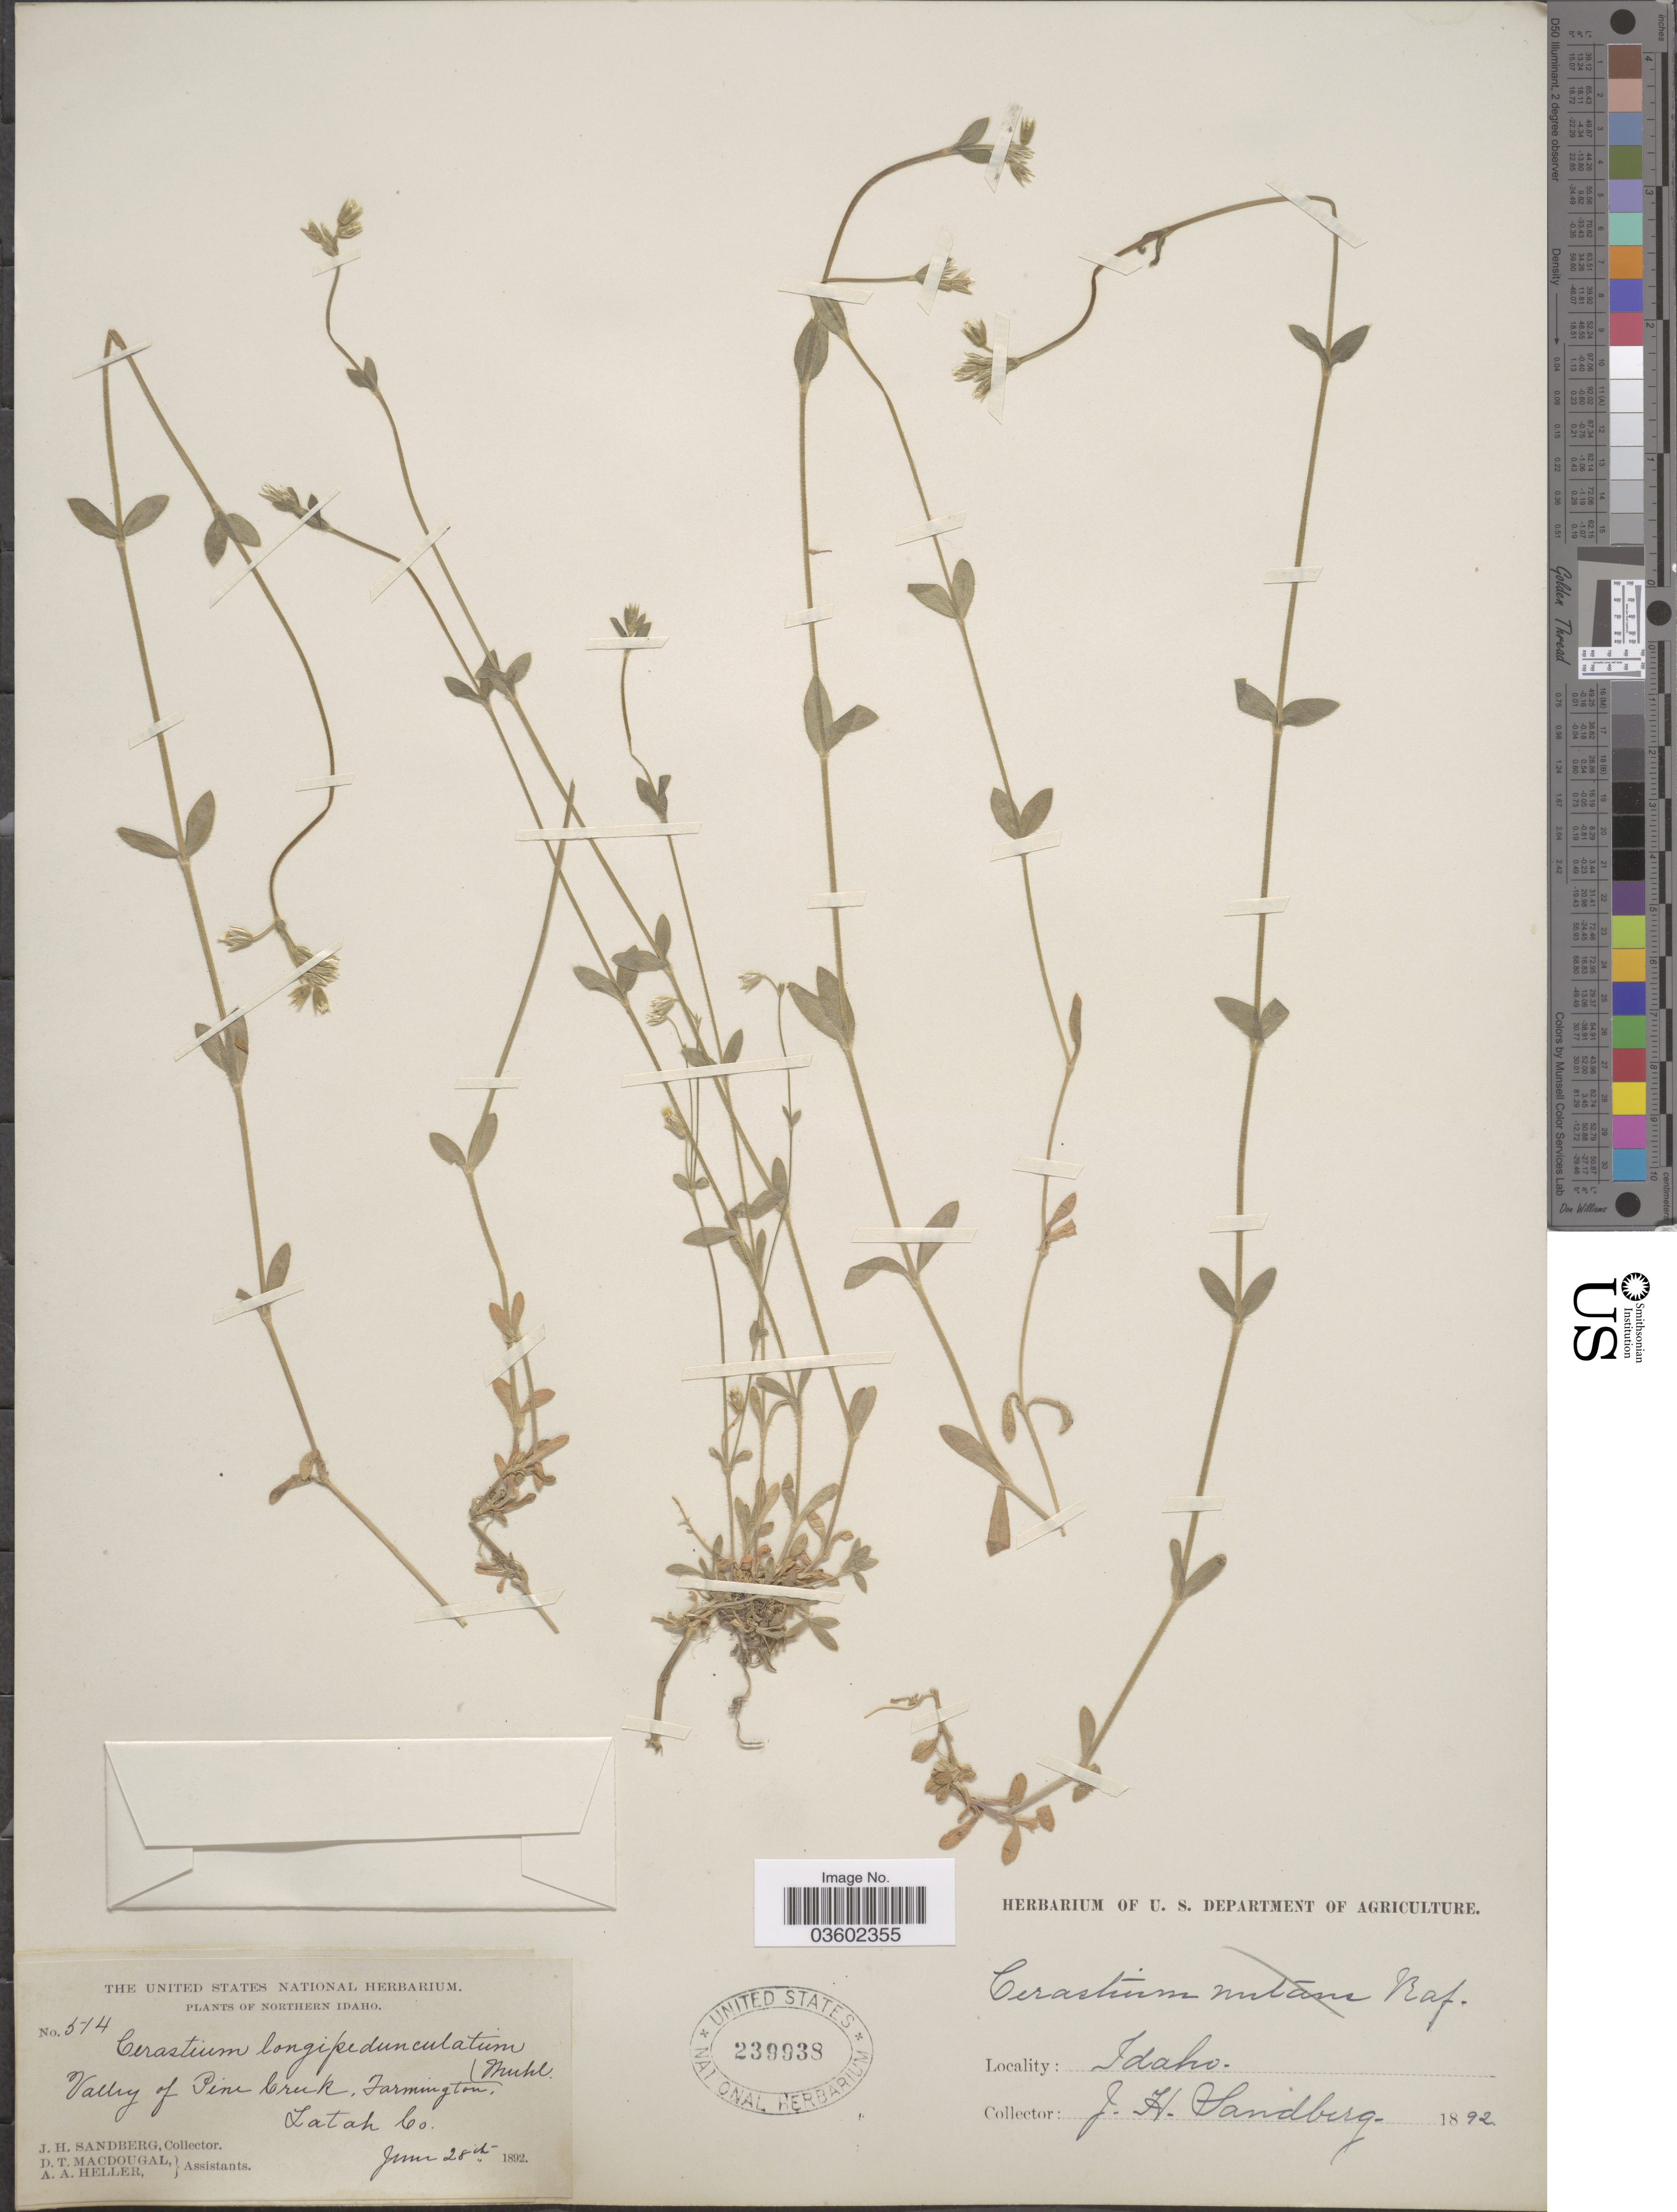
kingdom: Plantae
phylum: Tracheophyta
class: Magnoliopsida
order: Caryophyllales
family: Caryophyllaceae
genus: Cerastium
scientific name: Cerastium vulgatum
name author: L.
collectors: J. H. Sandberg, D. T. MacDougal & A. A. Heller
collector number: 514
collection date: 1892-06-28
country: United States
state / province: Idaho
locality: Northern Idaho. Valley of Pine Creek, Farmington. Latah Co.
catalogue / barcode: US 239938